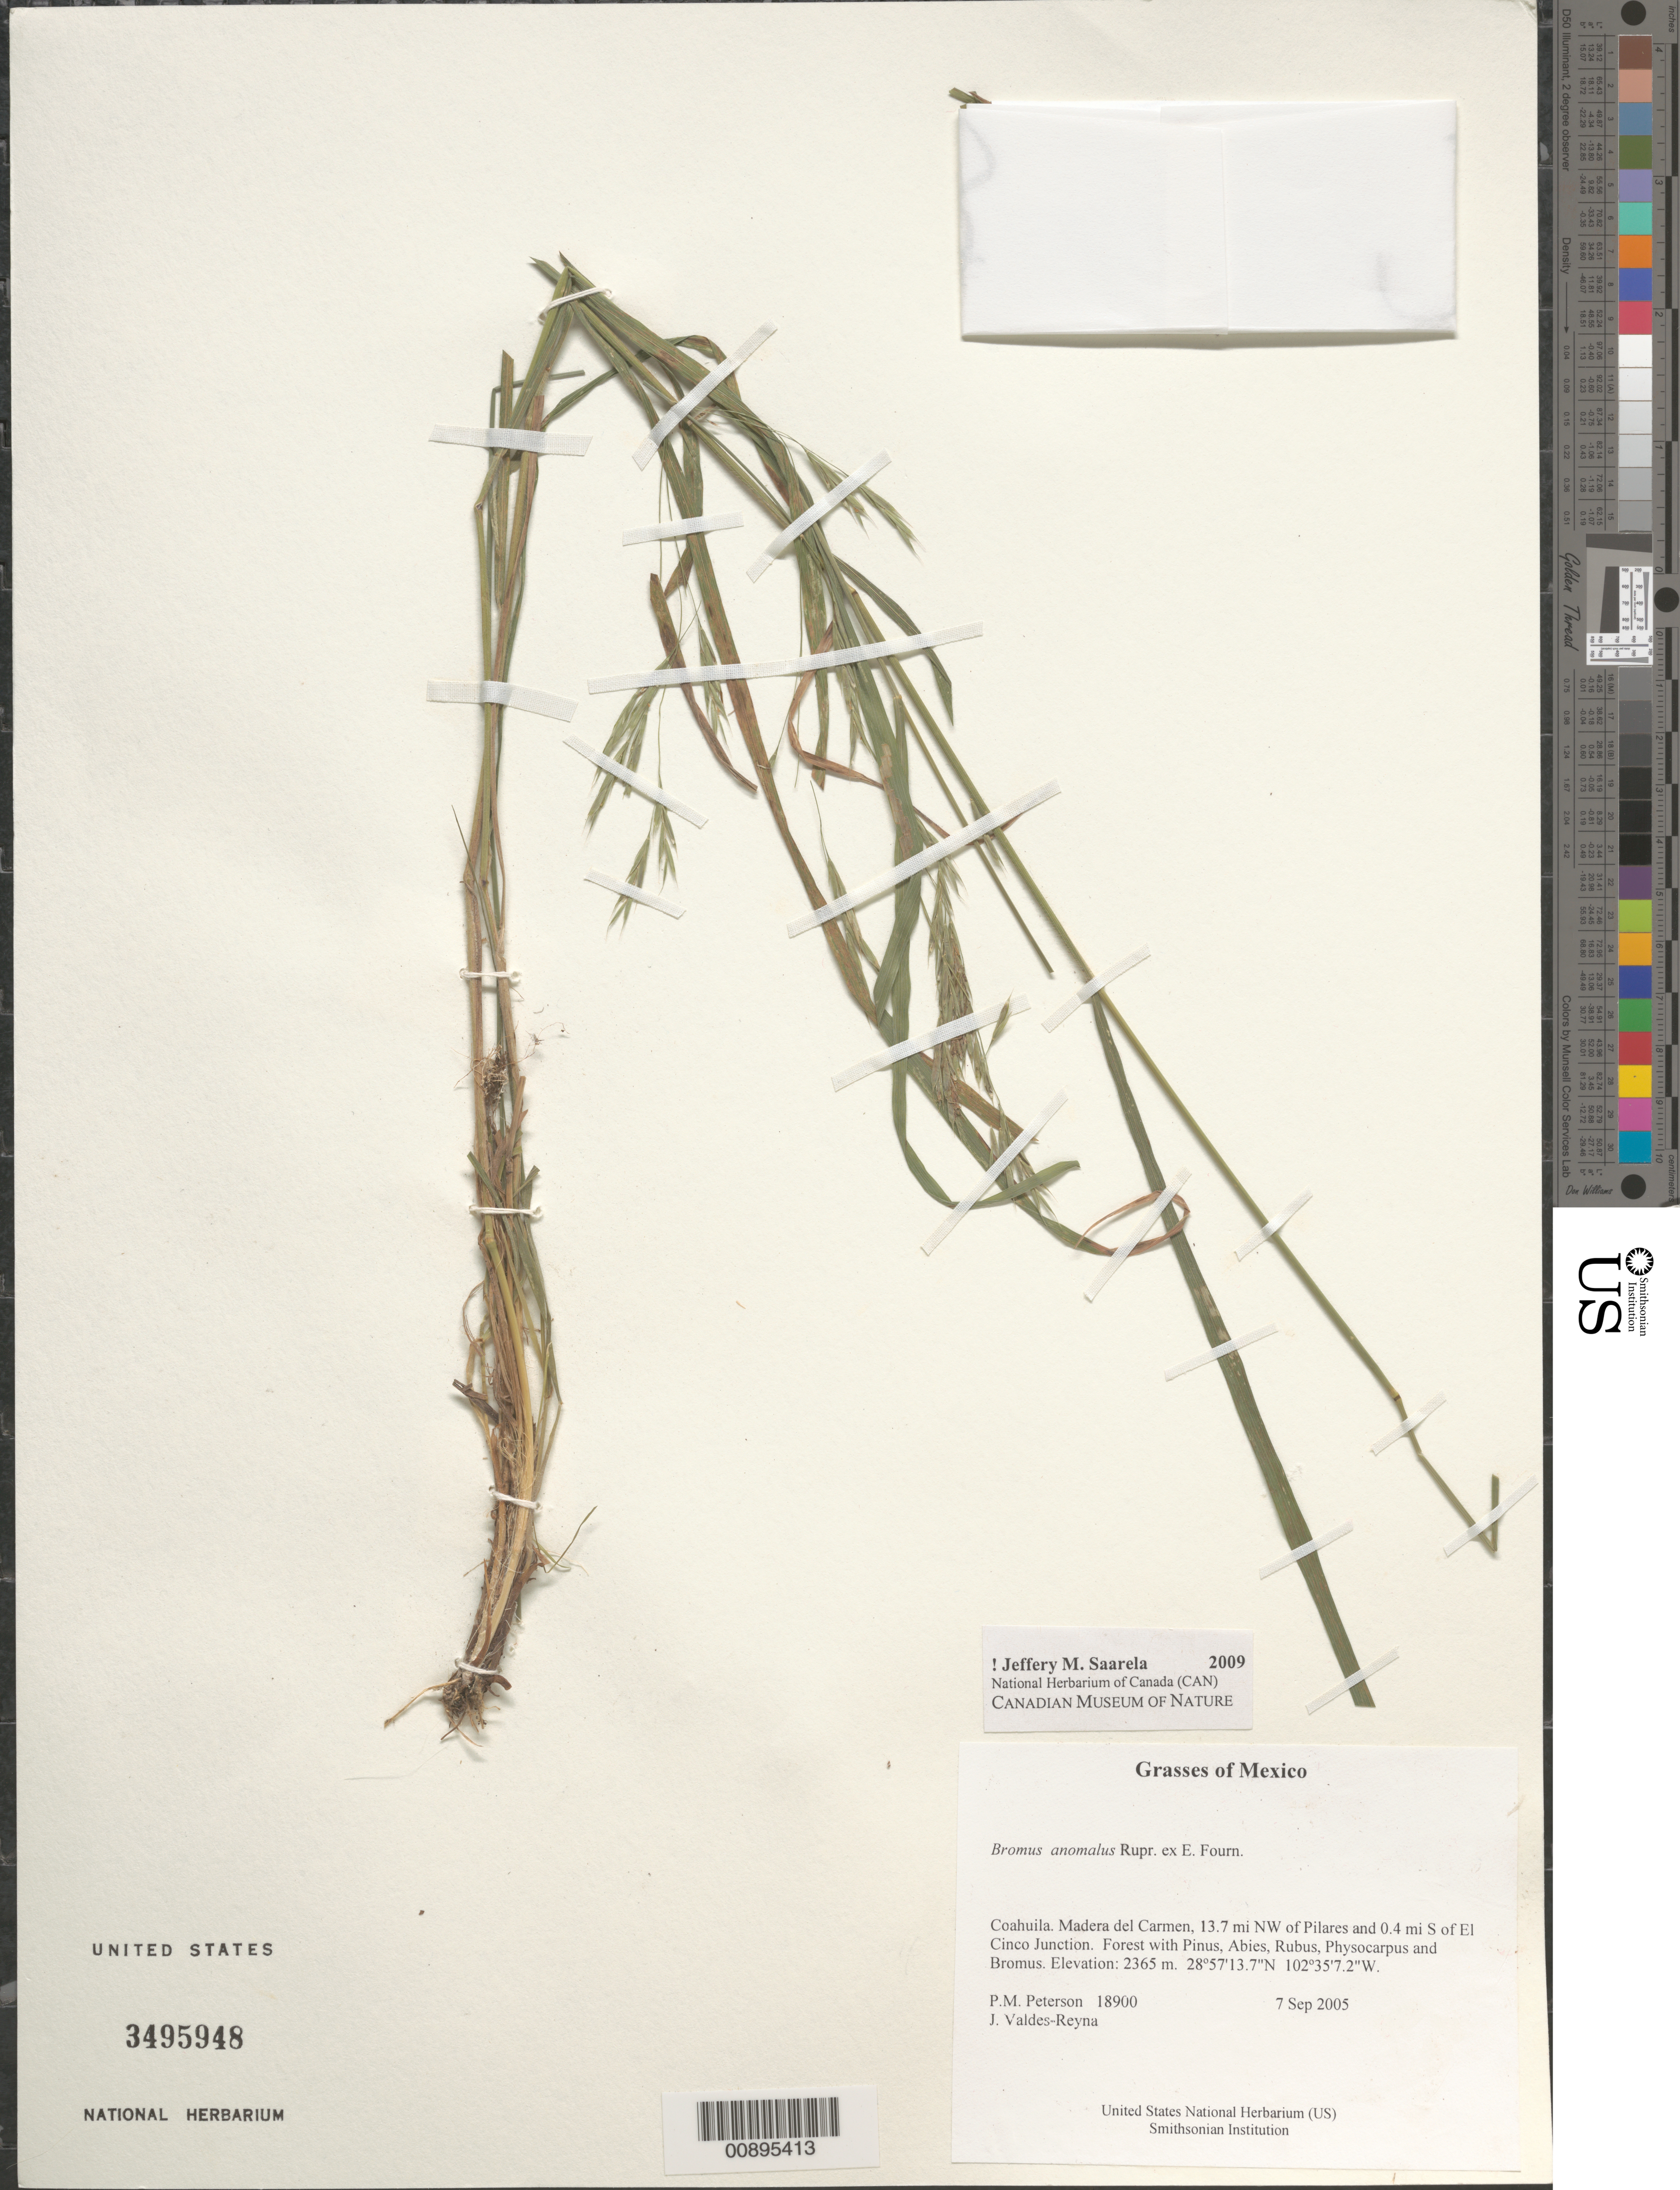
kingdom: Plantae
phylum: Tracheophyta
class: Liliopsida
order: Poales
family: Poaceae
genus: Bromus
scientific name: Bromus anomalus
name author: Rupr. ex E. Fourn.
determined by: Saarela, J. M., (CAN), Canadian Museum of Nature (CANADA)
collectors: P. M. Peterson & J. Valdés-Reyna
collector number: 18900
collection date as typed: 07 Sep 2005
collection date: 2005-09-07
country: Mexico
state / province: Coahuila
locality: Madera del Carmen, 13.7 mi NW of Pilares and 0.4 mi S of El Cinco Junction. Forest with Pinus, Abies, Rubus, Physocarpus and Bromus.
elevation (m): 2365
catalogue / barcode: US 3495948